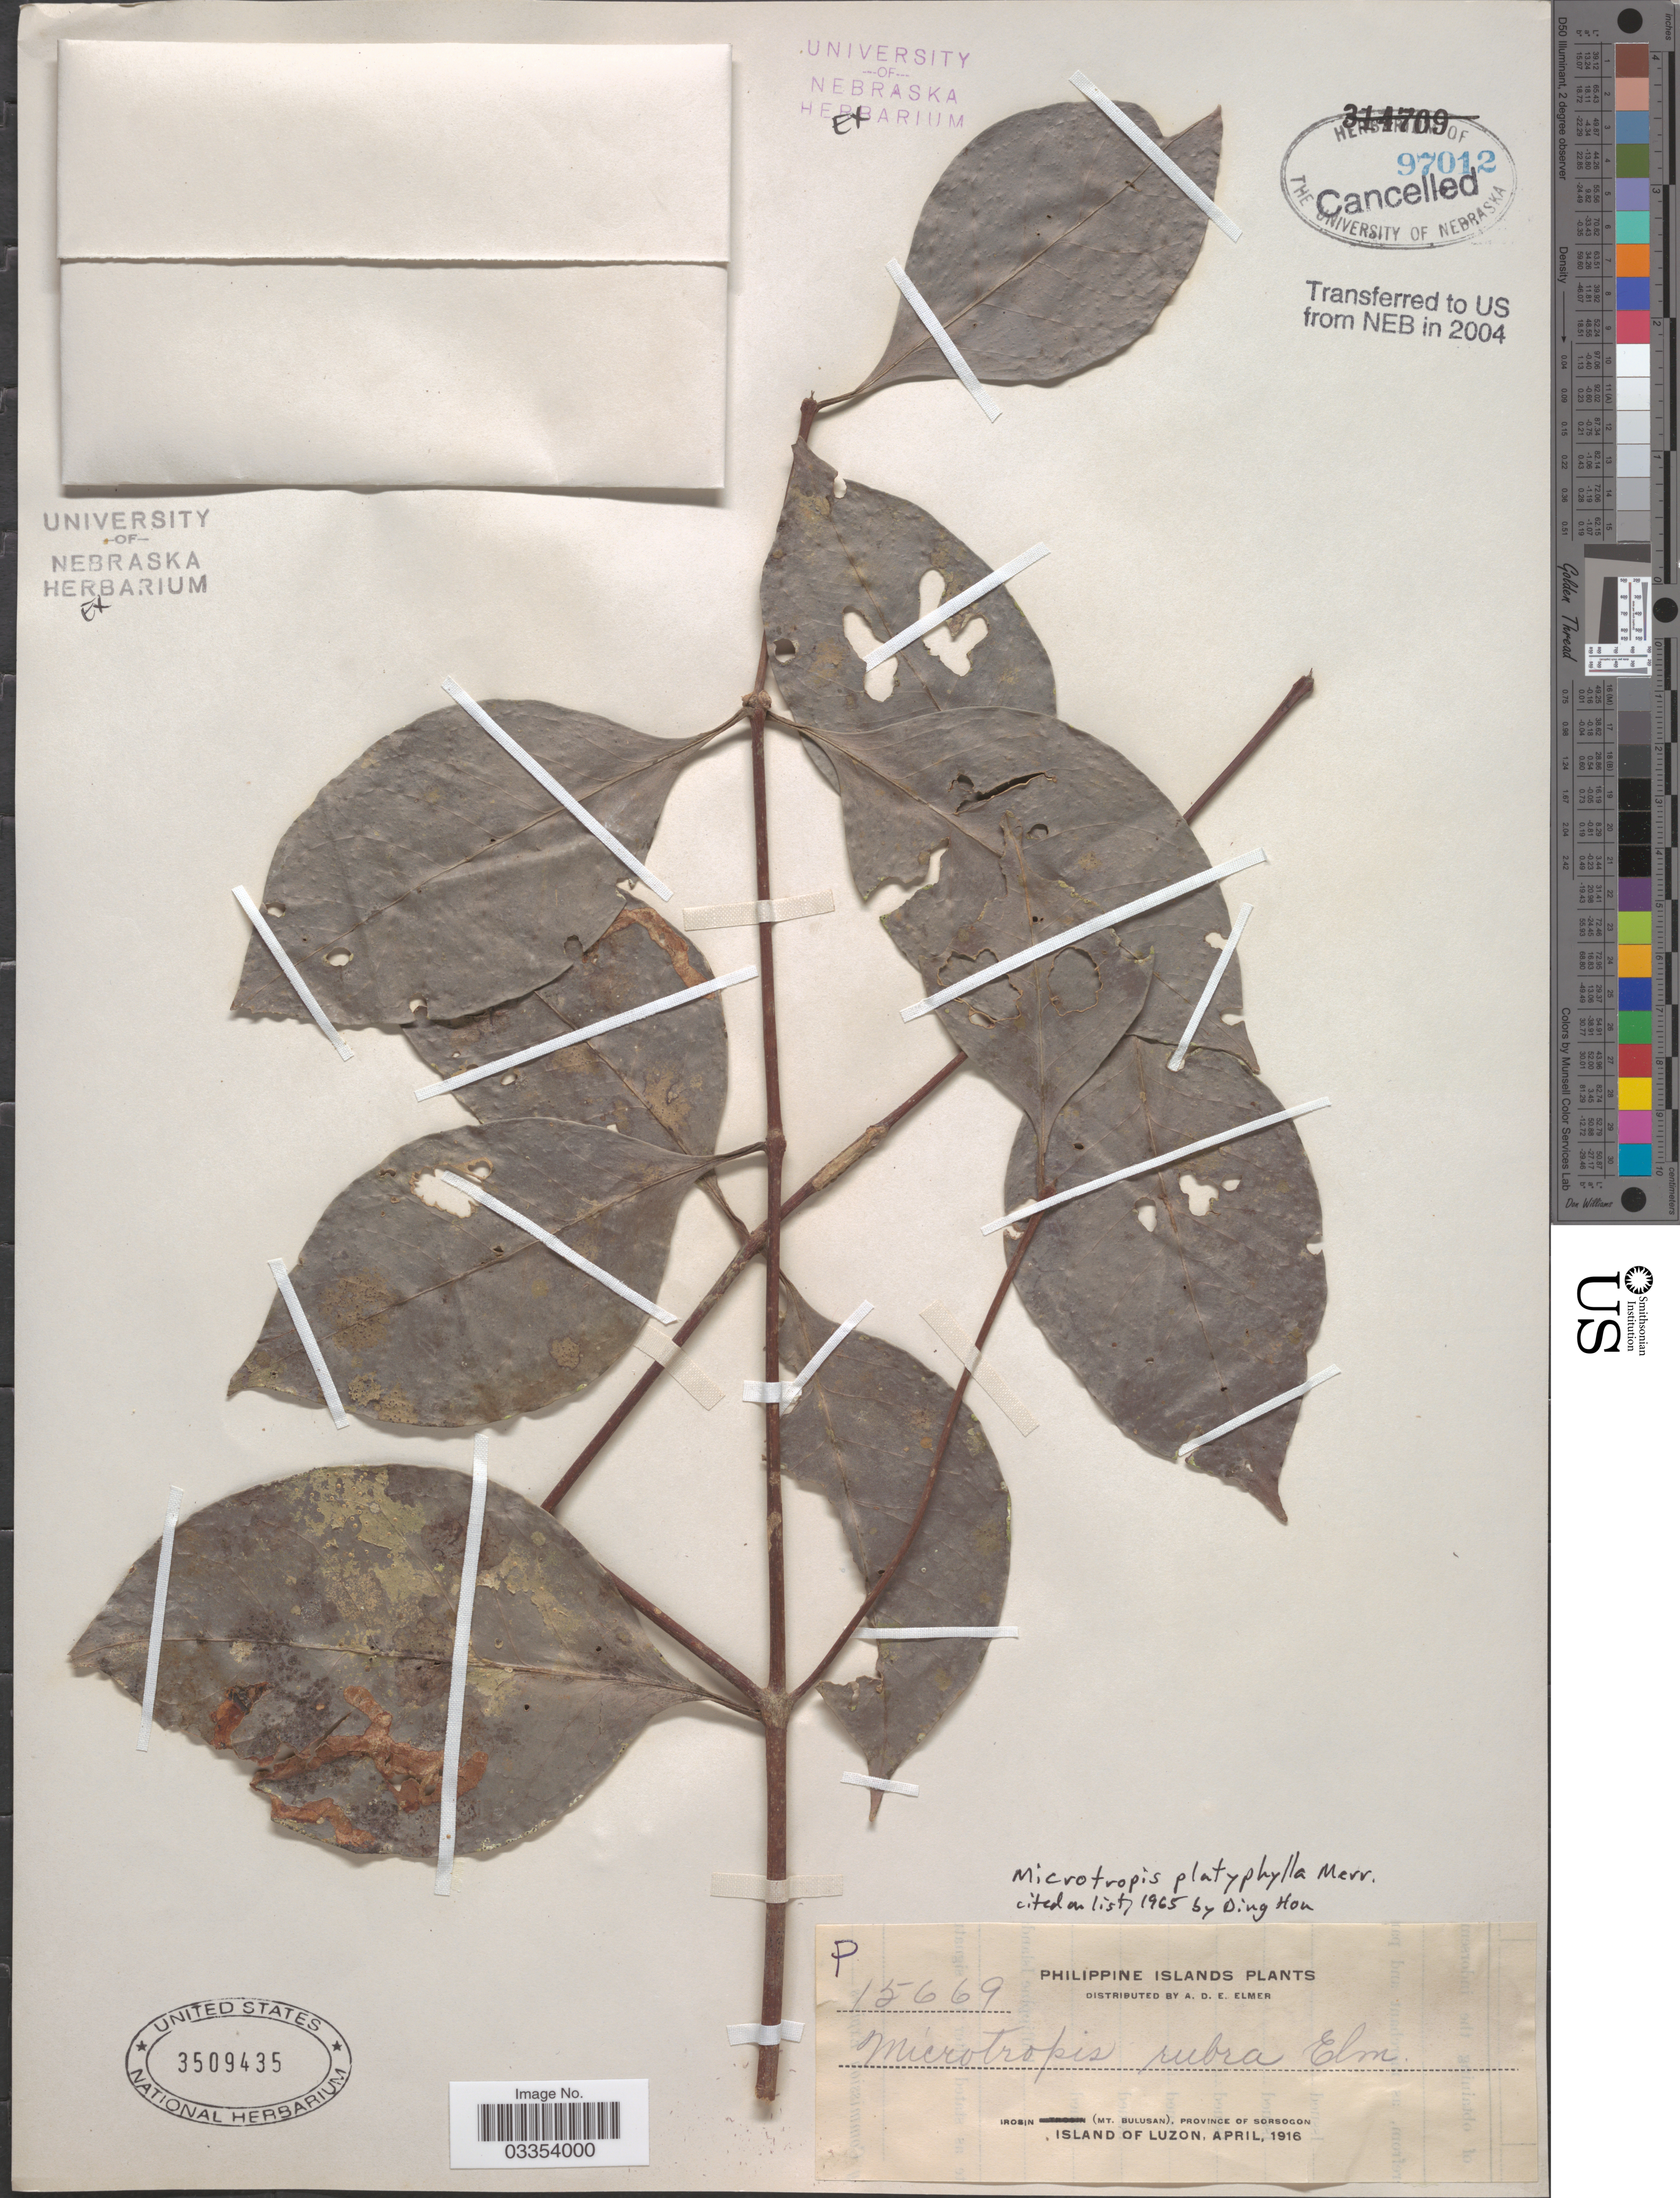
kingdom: Plantae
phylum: Tracheophyta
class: Magnoliopsida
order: Celastrales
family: Celastraceae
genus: Microtropis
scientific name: Microtropis platyphylla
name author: Merr.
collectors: A. D. E. Elmer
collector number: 15669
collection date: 1916-04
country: Philippines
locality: Irosin (Mt. Bulusan), Province of Sorsogon. Island of Luzon.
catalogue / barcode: US 3509435